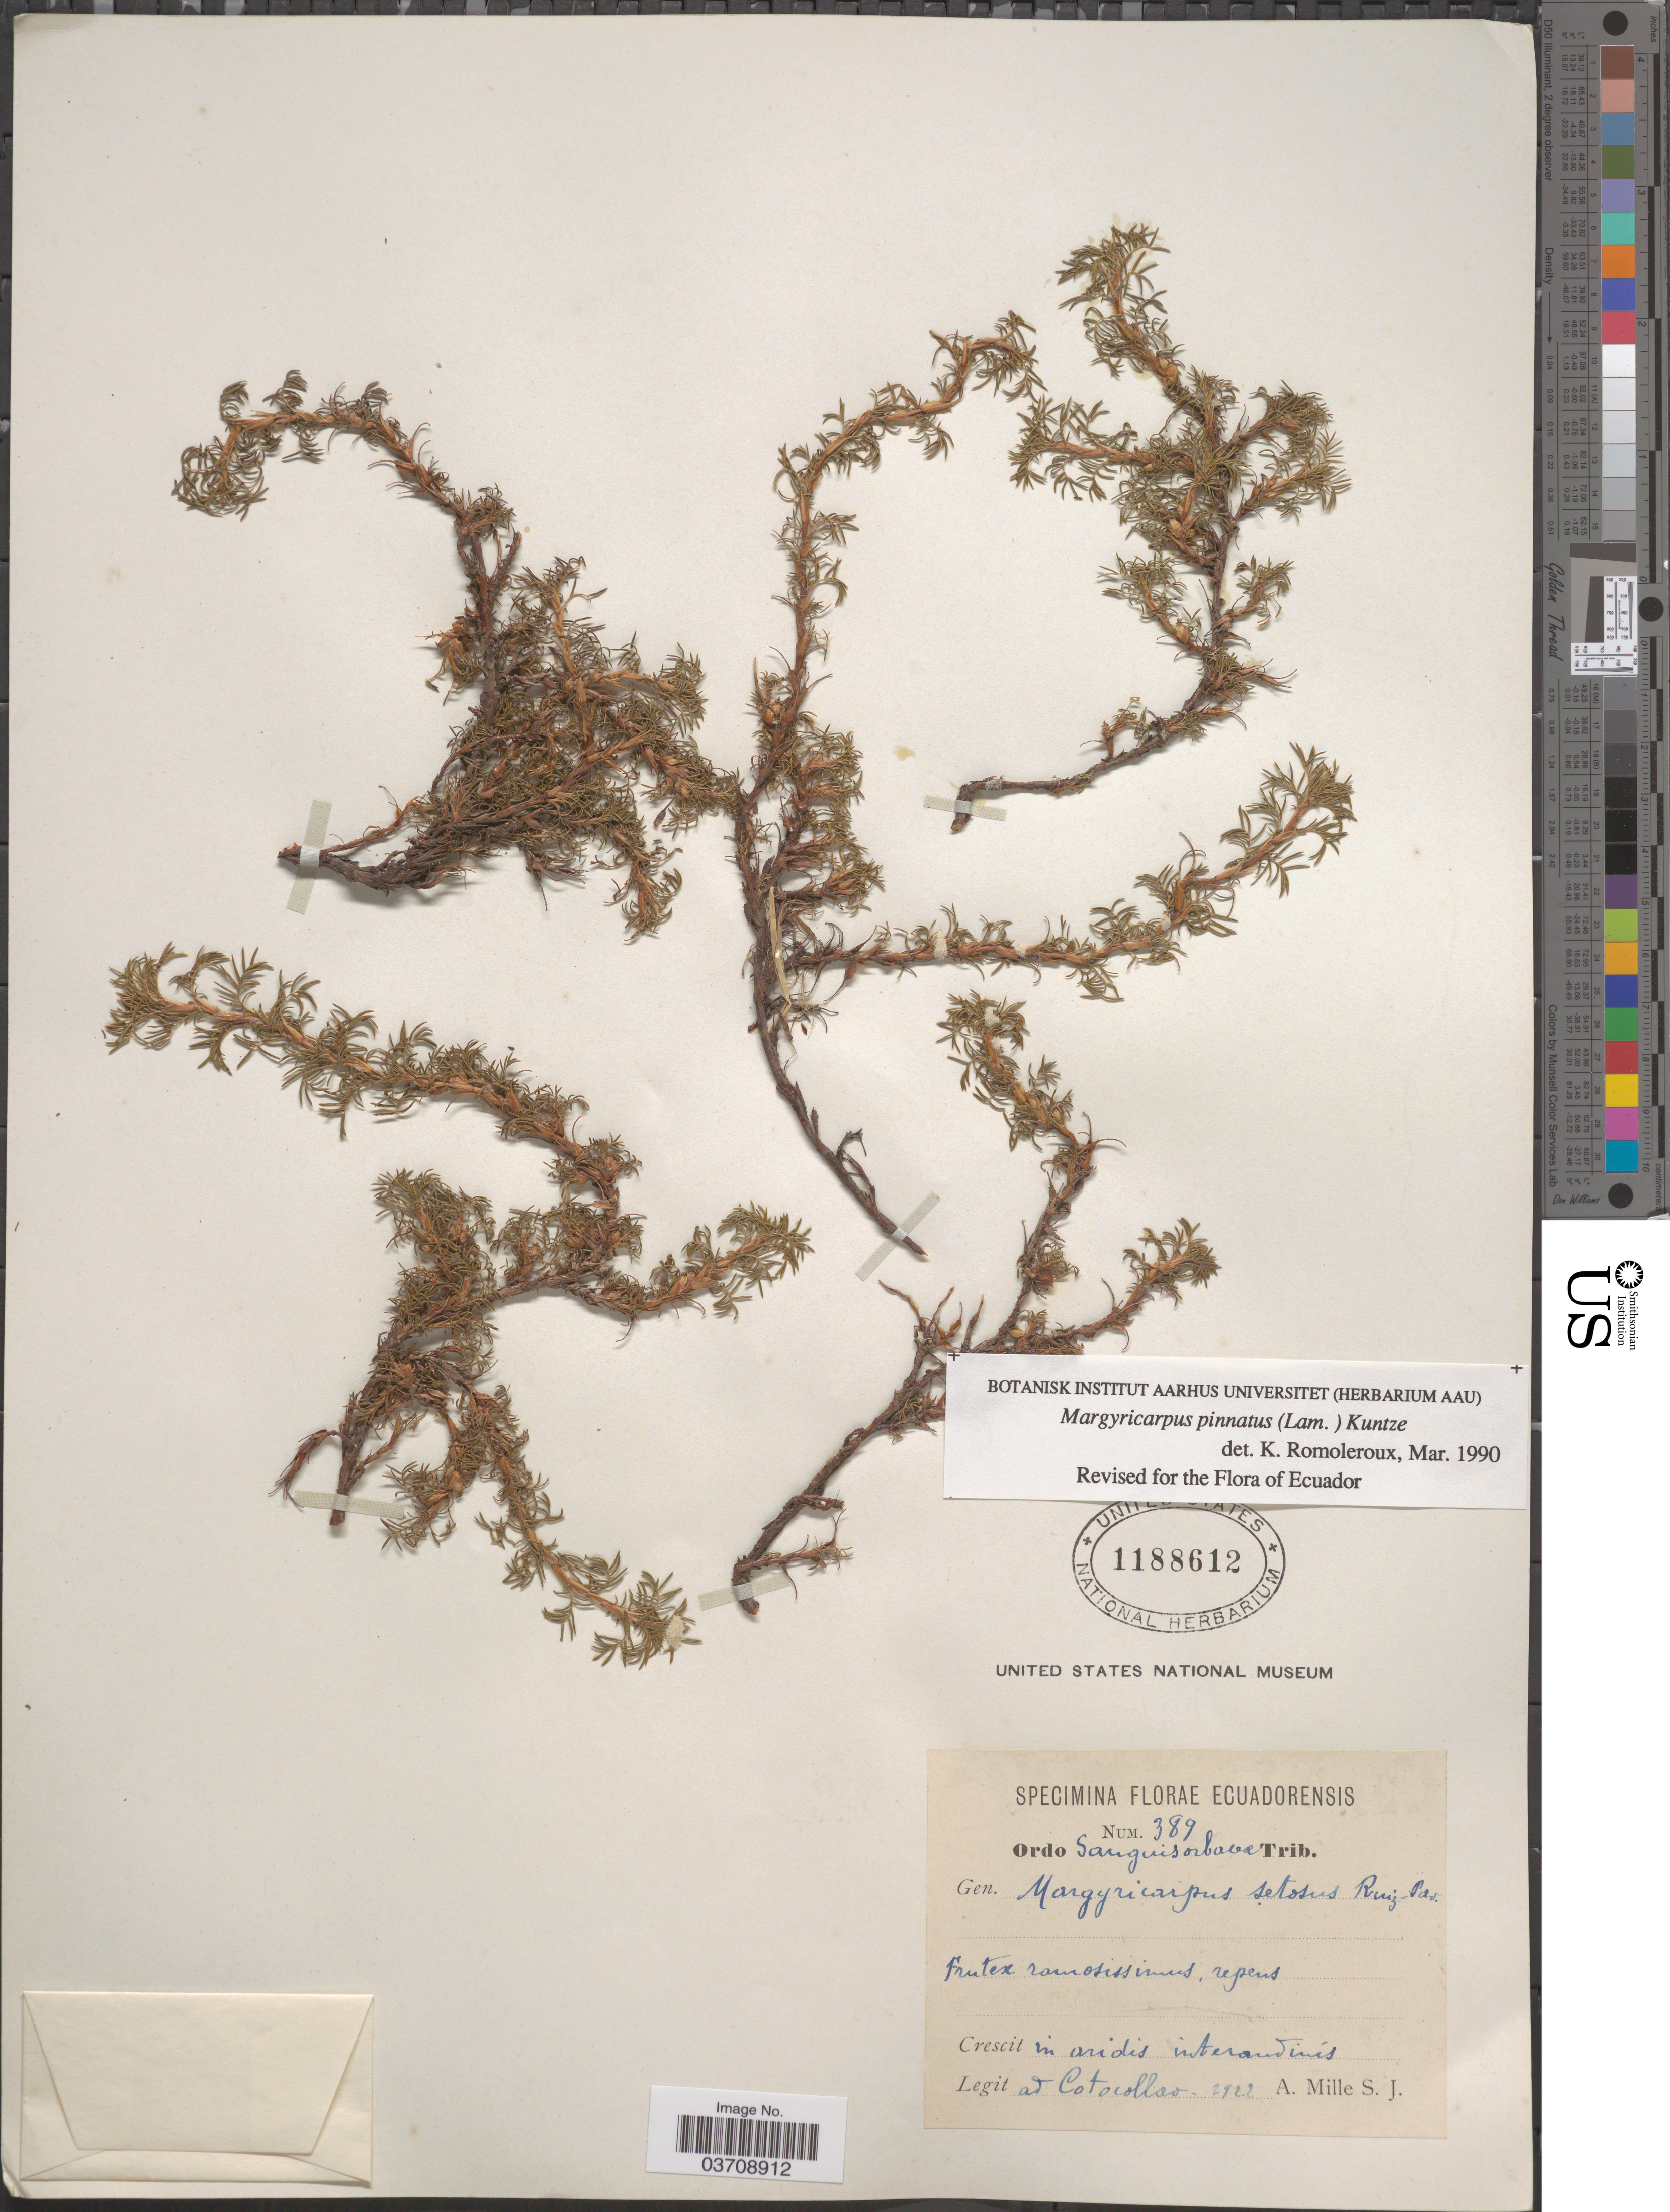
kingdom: Plantae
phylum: Tracheophyta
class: Magnoliopsida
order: Rosales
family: Rosaceae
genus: Margyricarpus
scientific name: Margyricarpus pinnatus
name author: (Lam.) Kuntze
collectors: A. Mille S.J.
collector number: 389/2922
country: Ecuador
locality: Ad Cotocollao.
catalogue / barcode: US 1188612